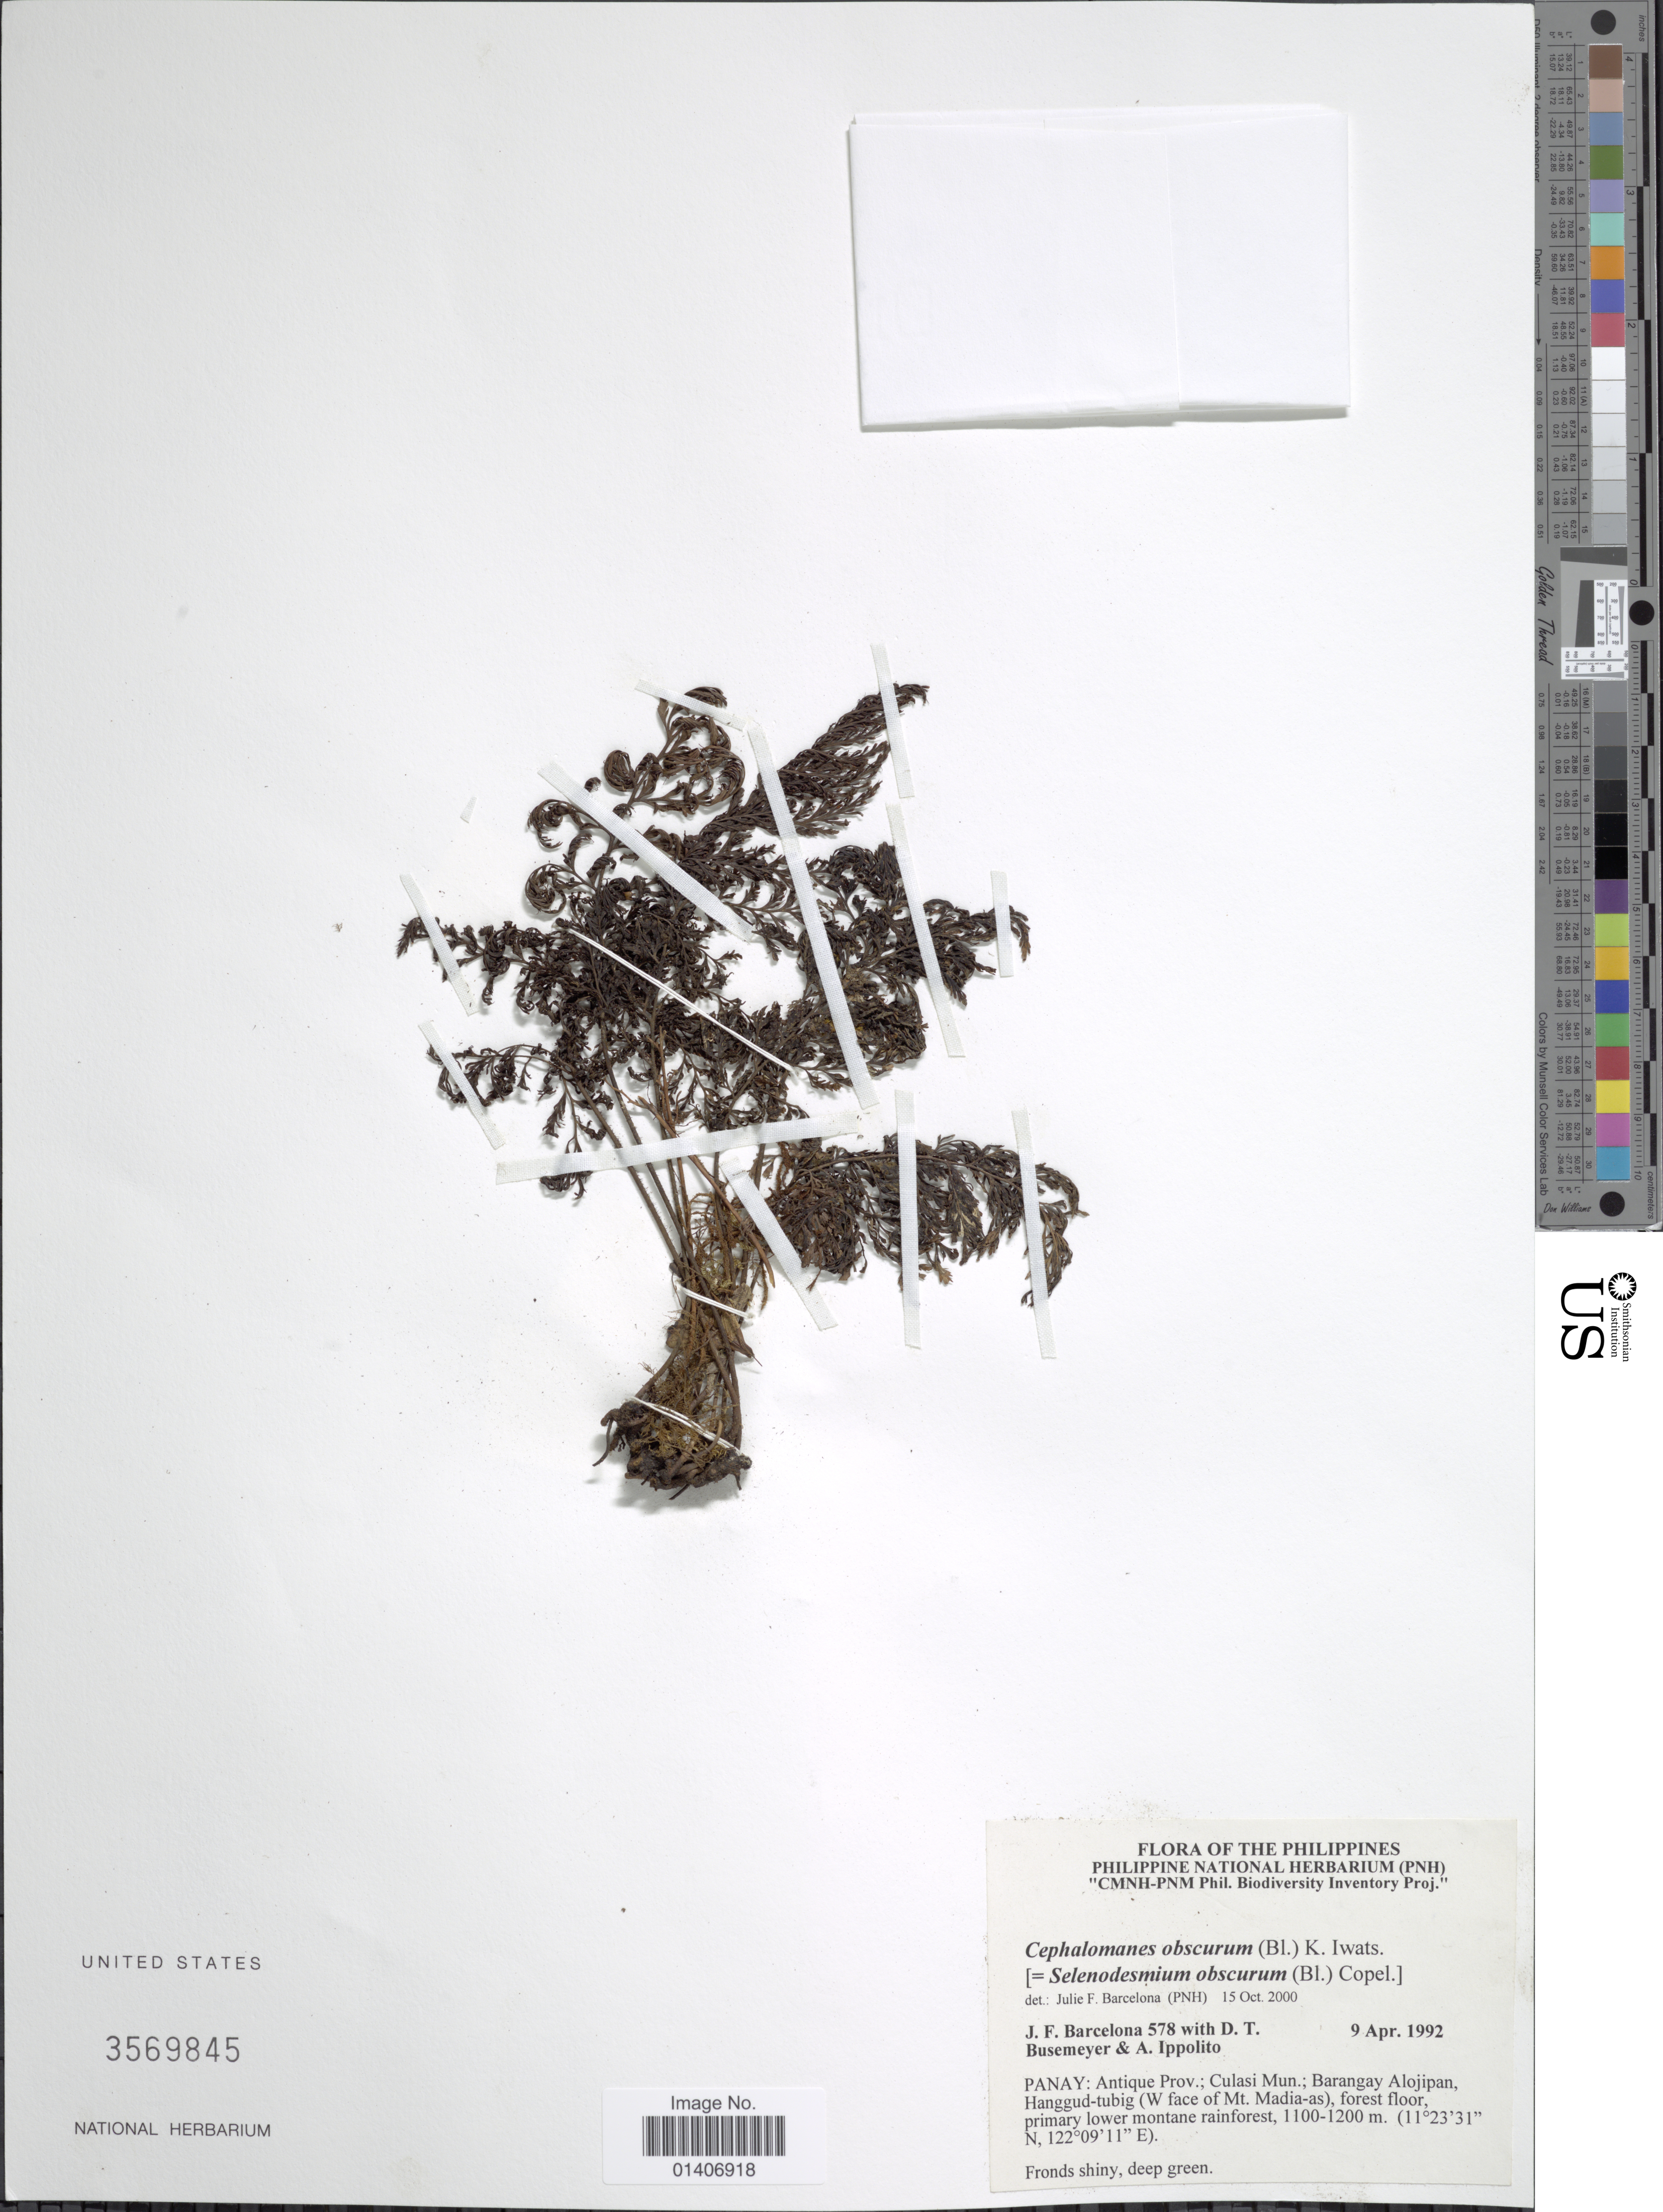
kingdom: Plantae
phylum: Tracheophyta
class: Polypodiopsida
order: Hymenophyllales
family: Hymenophyllaceae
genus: Abrodictyum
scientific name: Abrodictyum obscurum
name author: (Blume) Ebihara & K. Iwats.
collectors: J. F. Barcelona, D. Busemeyer & A. Ippolito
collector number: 578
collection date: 1992-04-09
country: Philippines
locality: Panay: Antique Prov.: Culasi Mun.: Barangay Alojipan, Hanggud-tubig(W face of Mt. Madia-as), forest floor primary lower montane rainforest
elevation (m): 1100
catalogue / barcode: US 3569845